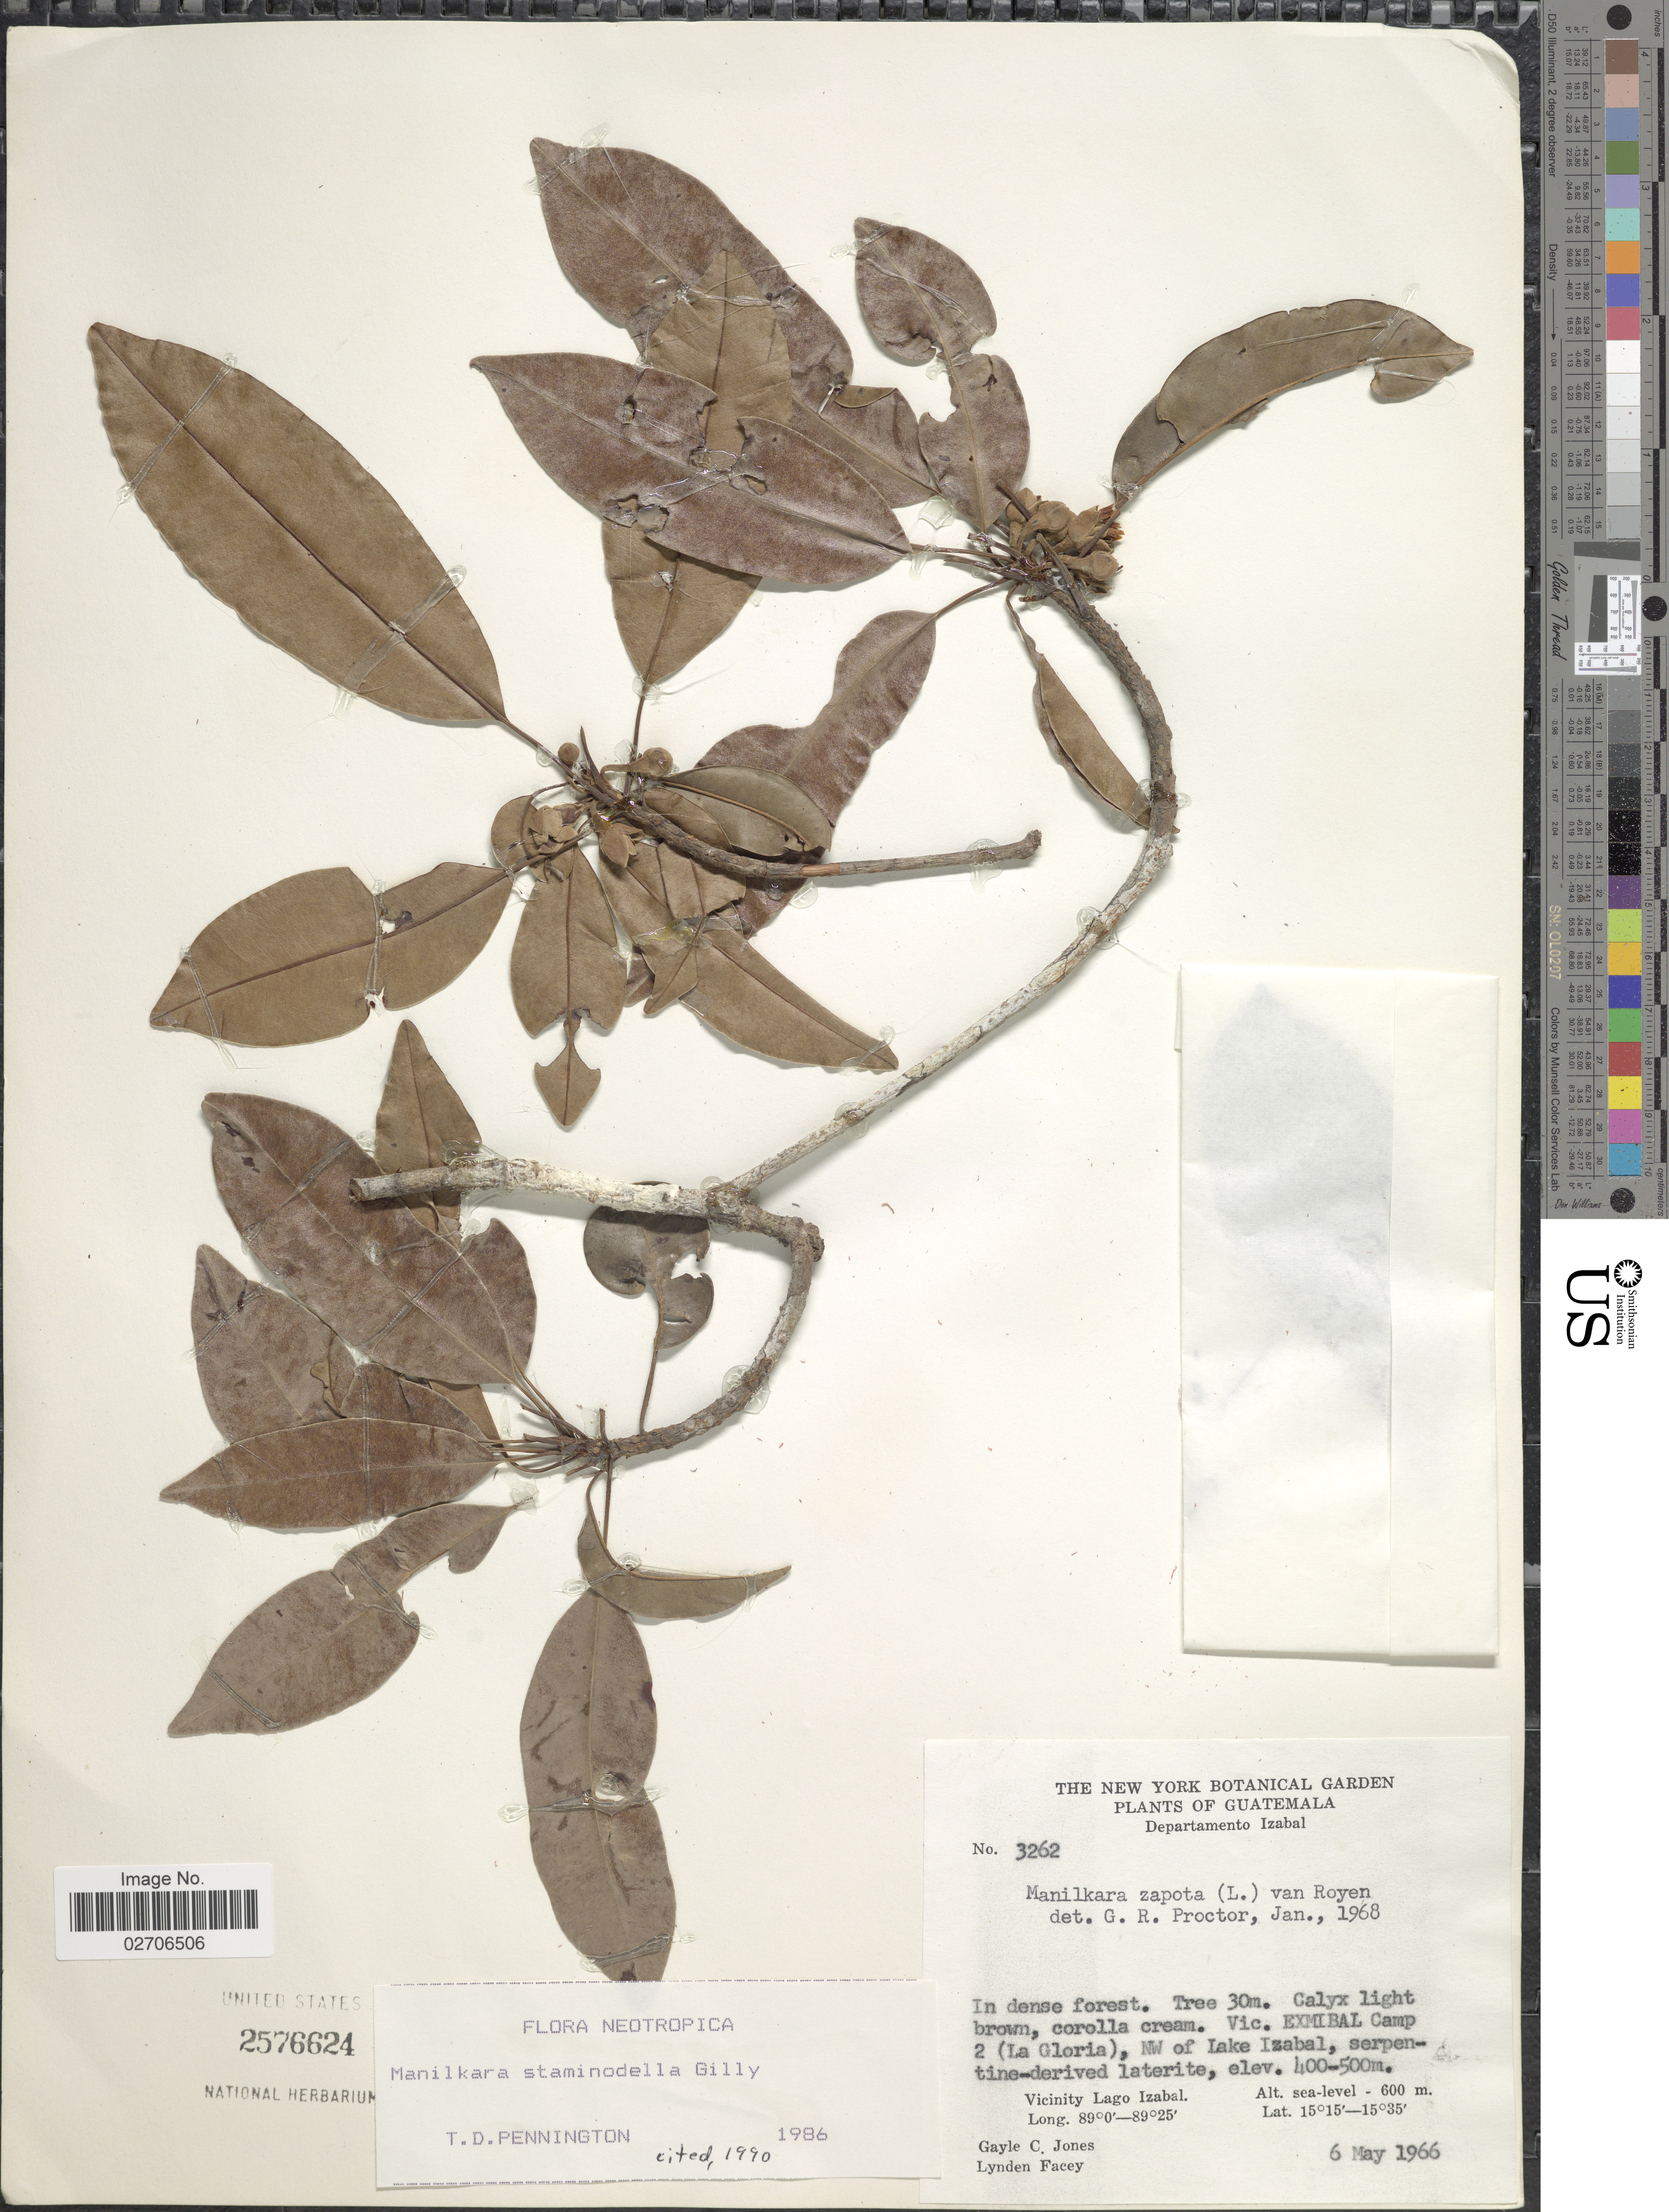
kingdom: Plantae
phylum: Tracheophyta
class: Magnoliopsida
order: Ericales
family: Sapotaceae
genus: Manilkara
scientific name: Manilkara staminodella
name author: Gilly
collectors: G. C. Jones & L. Facey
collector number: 3262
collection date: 1966-05-06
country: Guatemala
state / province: Izabal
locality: Departamento Izabal, Vic. Exmibal Camp 2 (La Gloria), NW of Lake Izabal, Vicinity Lago Izabal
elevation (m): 400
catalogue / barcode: US 2576624